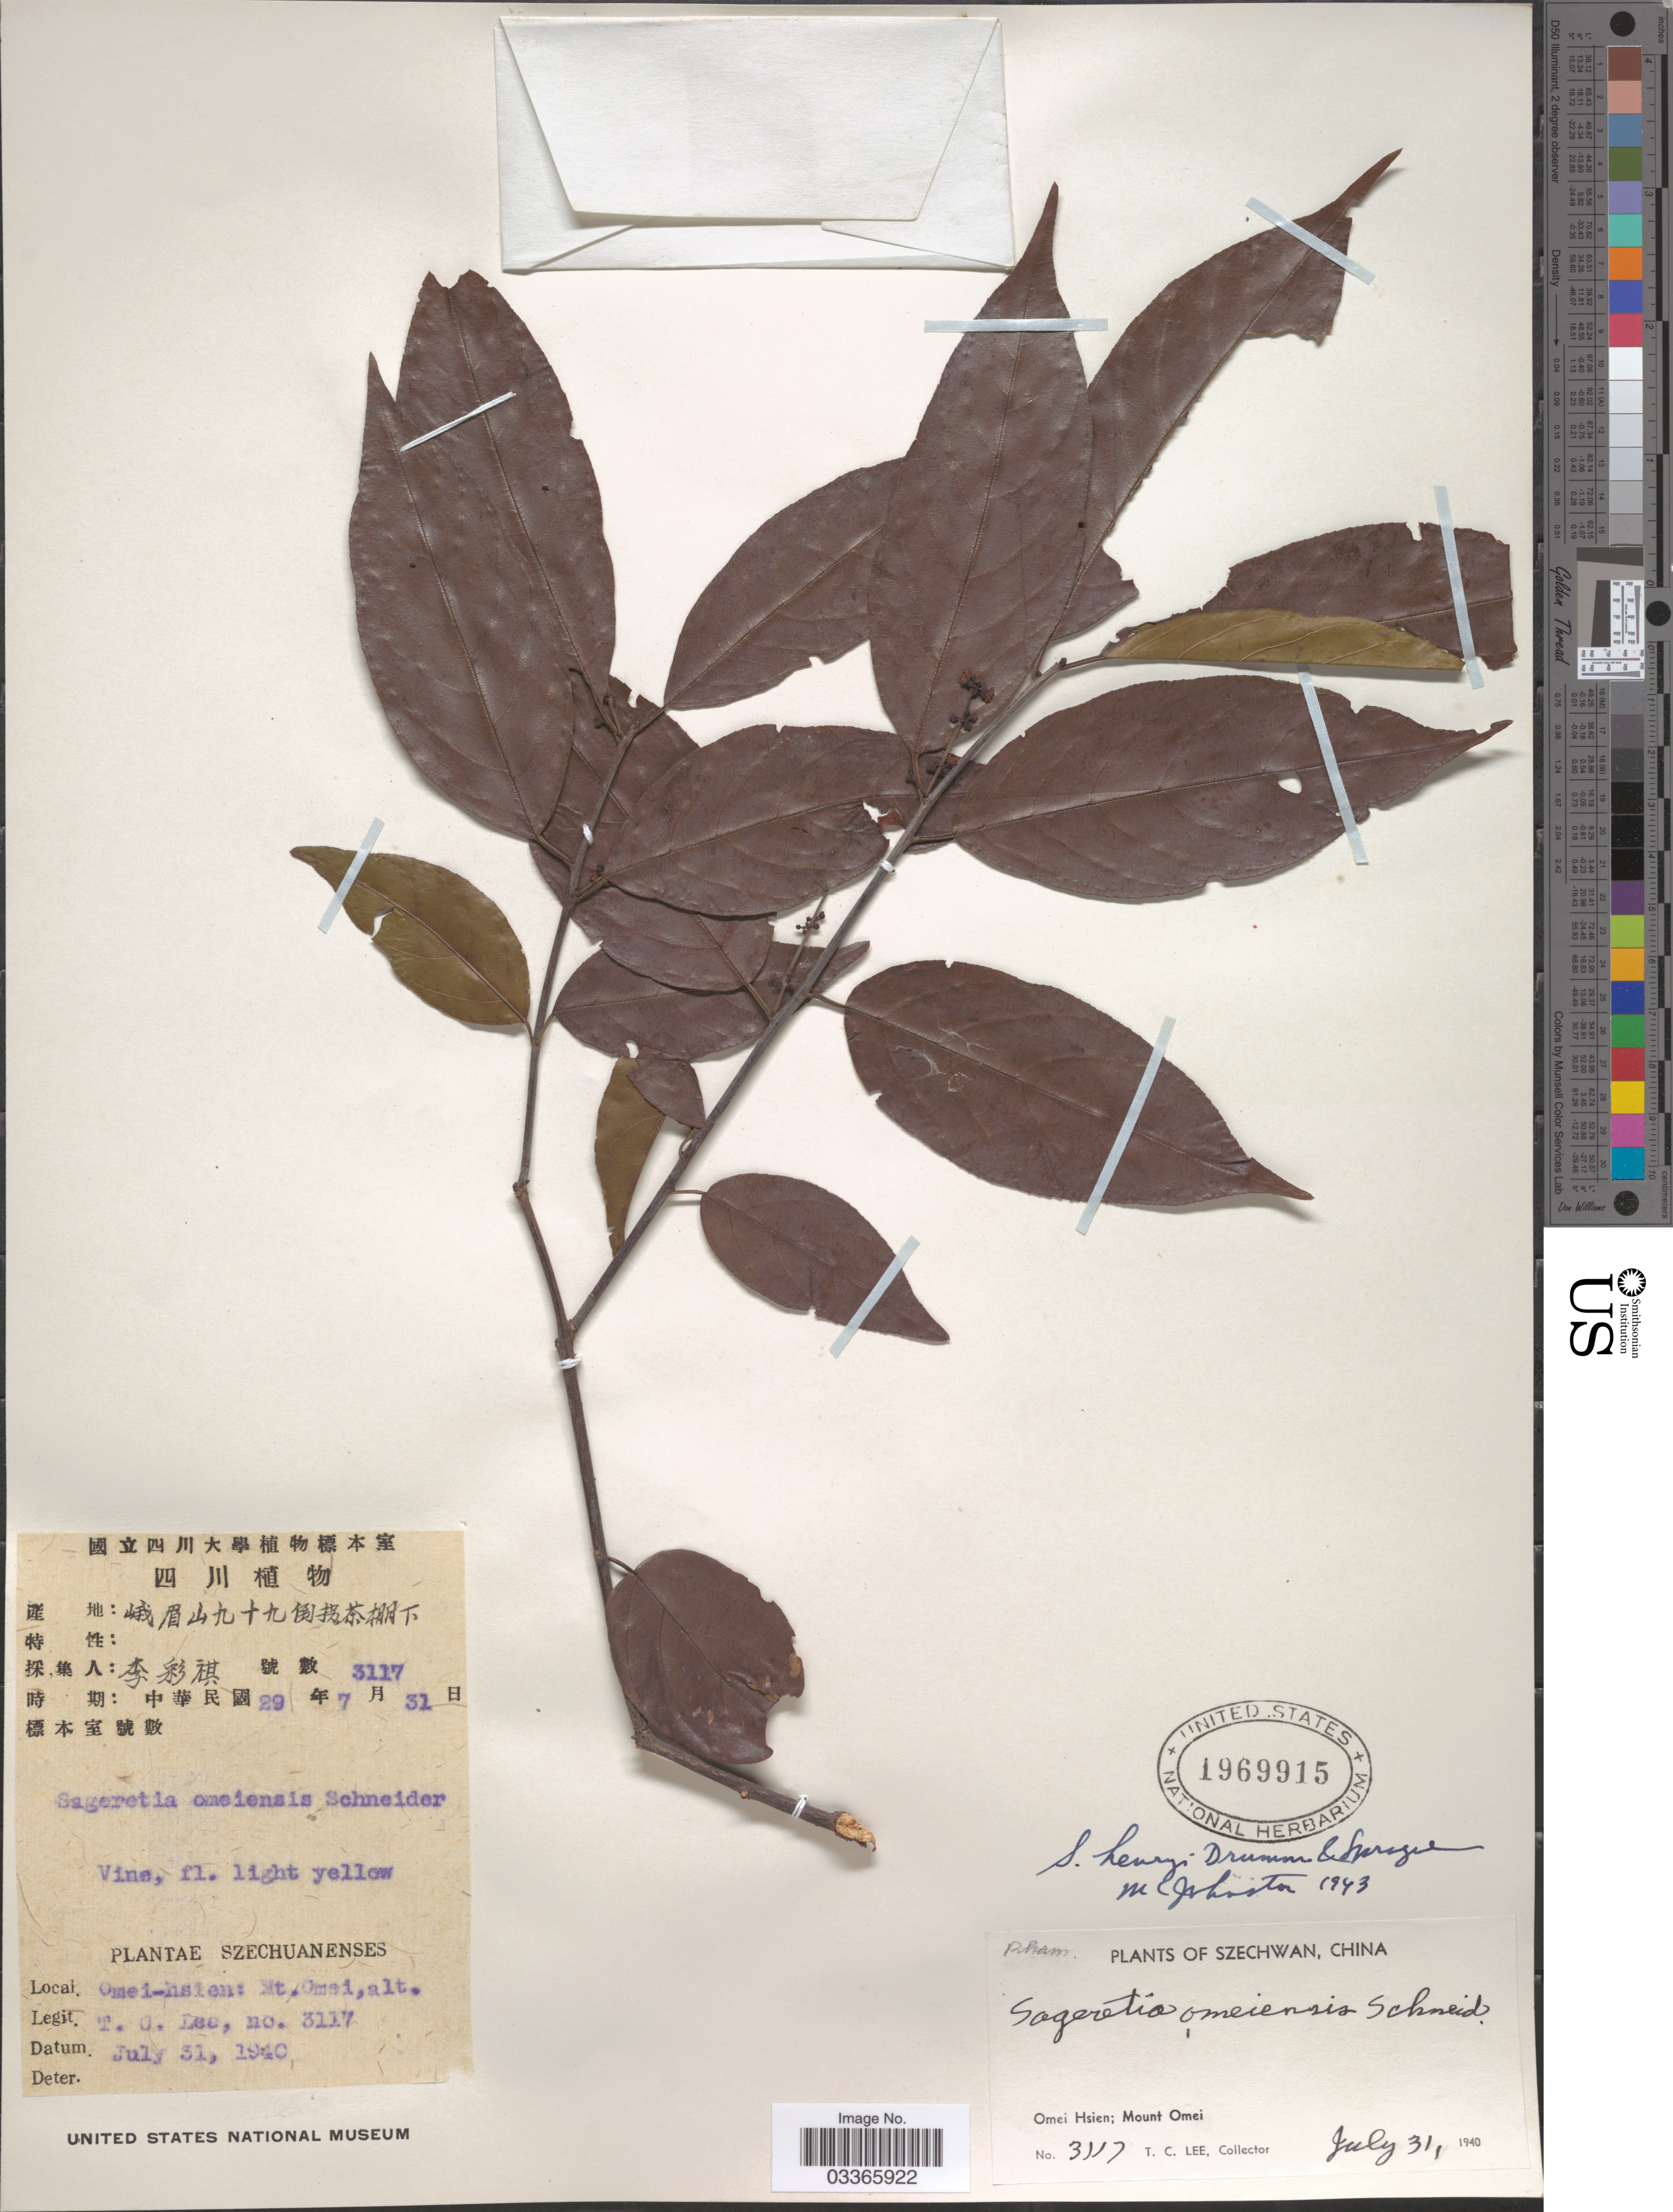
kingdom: Plantae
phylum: Tracheophyta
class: Magnoliopsida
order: Rosales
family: Rhamnaceae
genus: Sageretia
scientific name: Sageretia henryi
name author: J.R. Drumm. & C. Sprague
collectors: T. Lee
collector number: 3117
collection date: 1940-07-31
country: China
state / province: Sichuan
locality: Szechwan, Omei-Hsien; Mount Omei.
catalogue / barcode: US 1969915